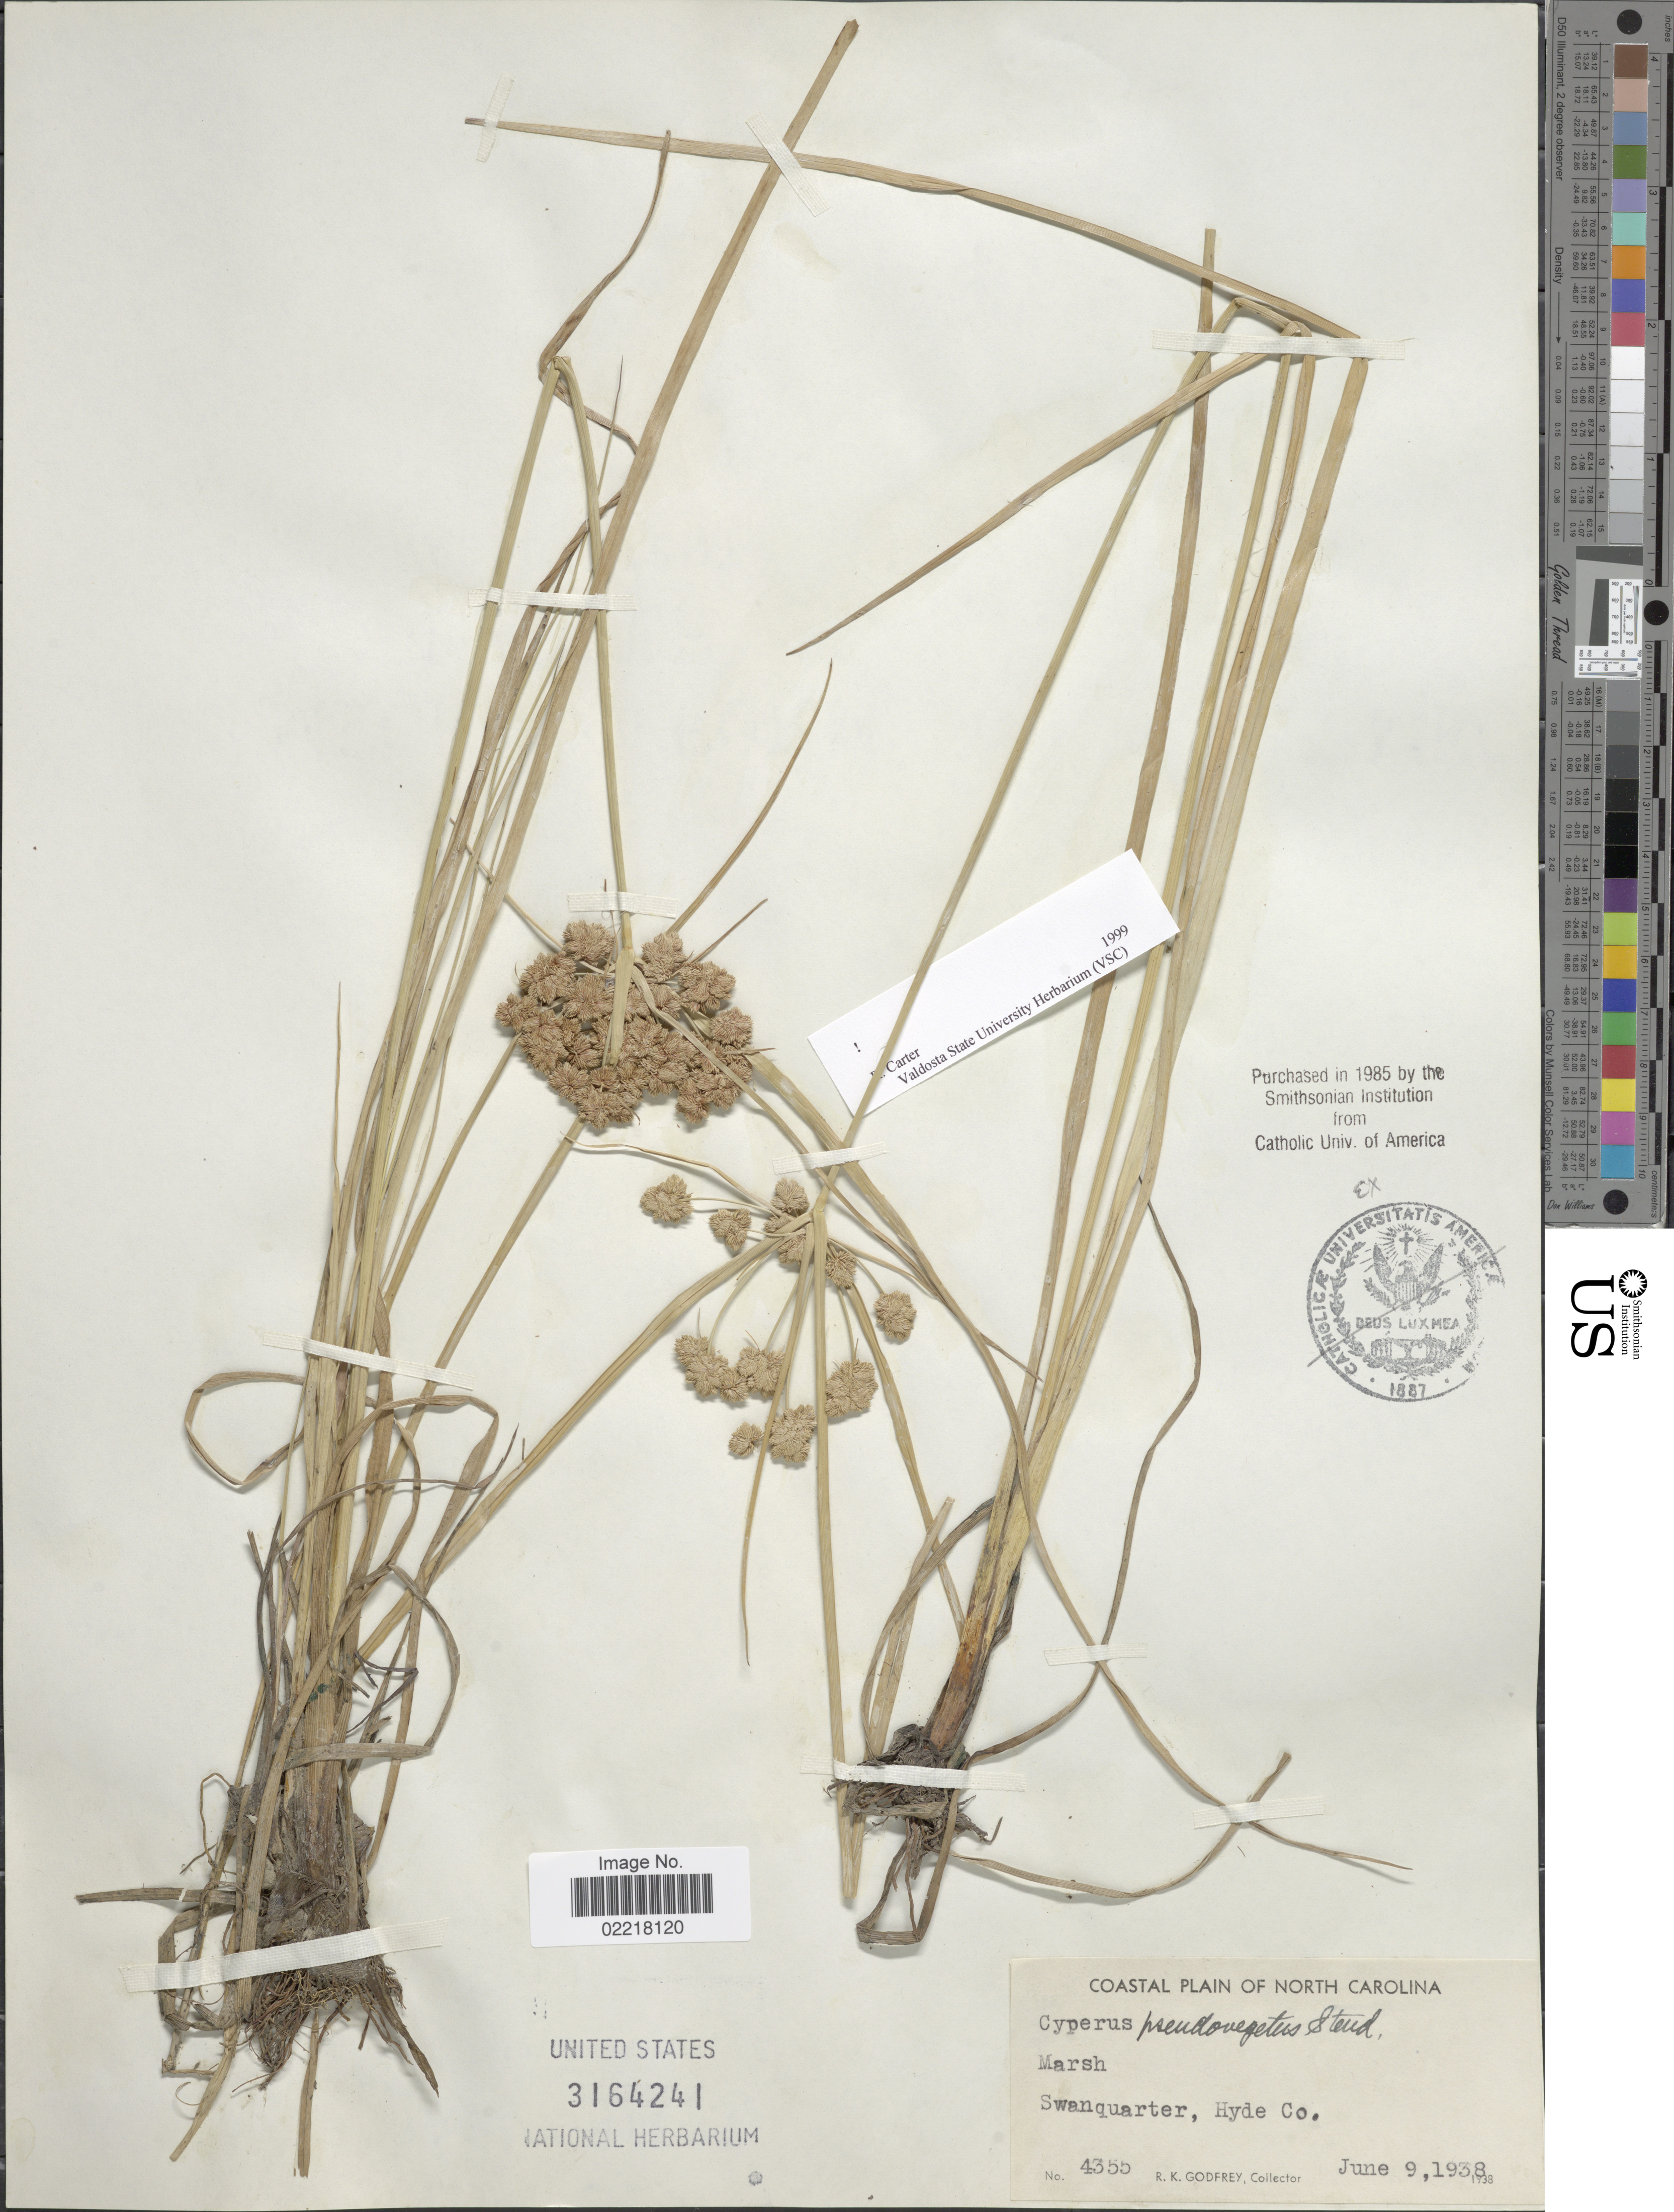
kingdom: Plantae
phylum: Tracheophyta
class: Liliopsida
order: Poales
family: Cyperaceae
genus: Cyperus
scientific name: Cyperus pseudovegetus Steud.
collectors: R. K. Godfrey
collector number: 4355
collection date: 1938-06-09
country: United States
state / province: North Carolina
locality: Swanquarter, Hyde Co.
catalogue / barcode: US 3164241